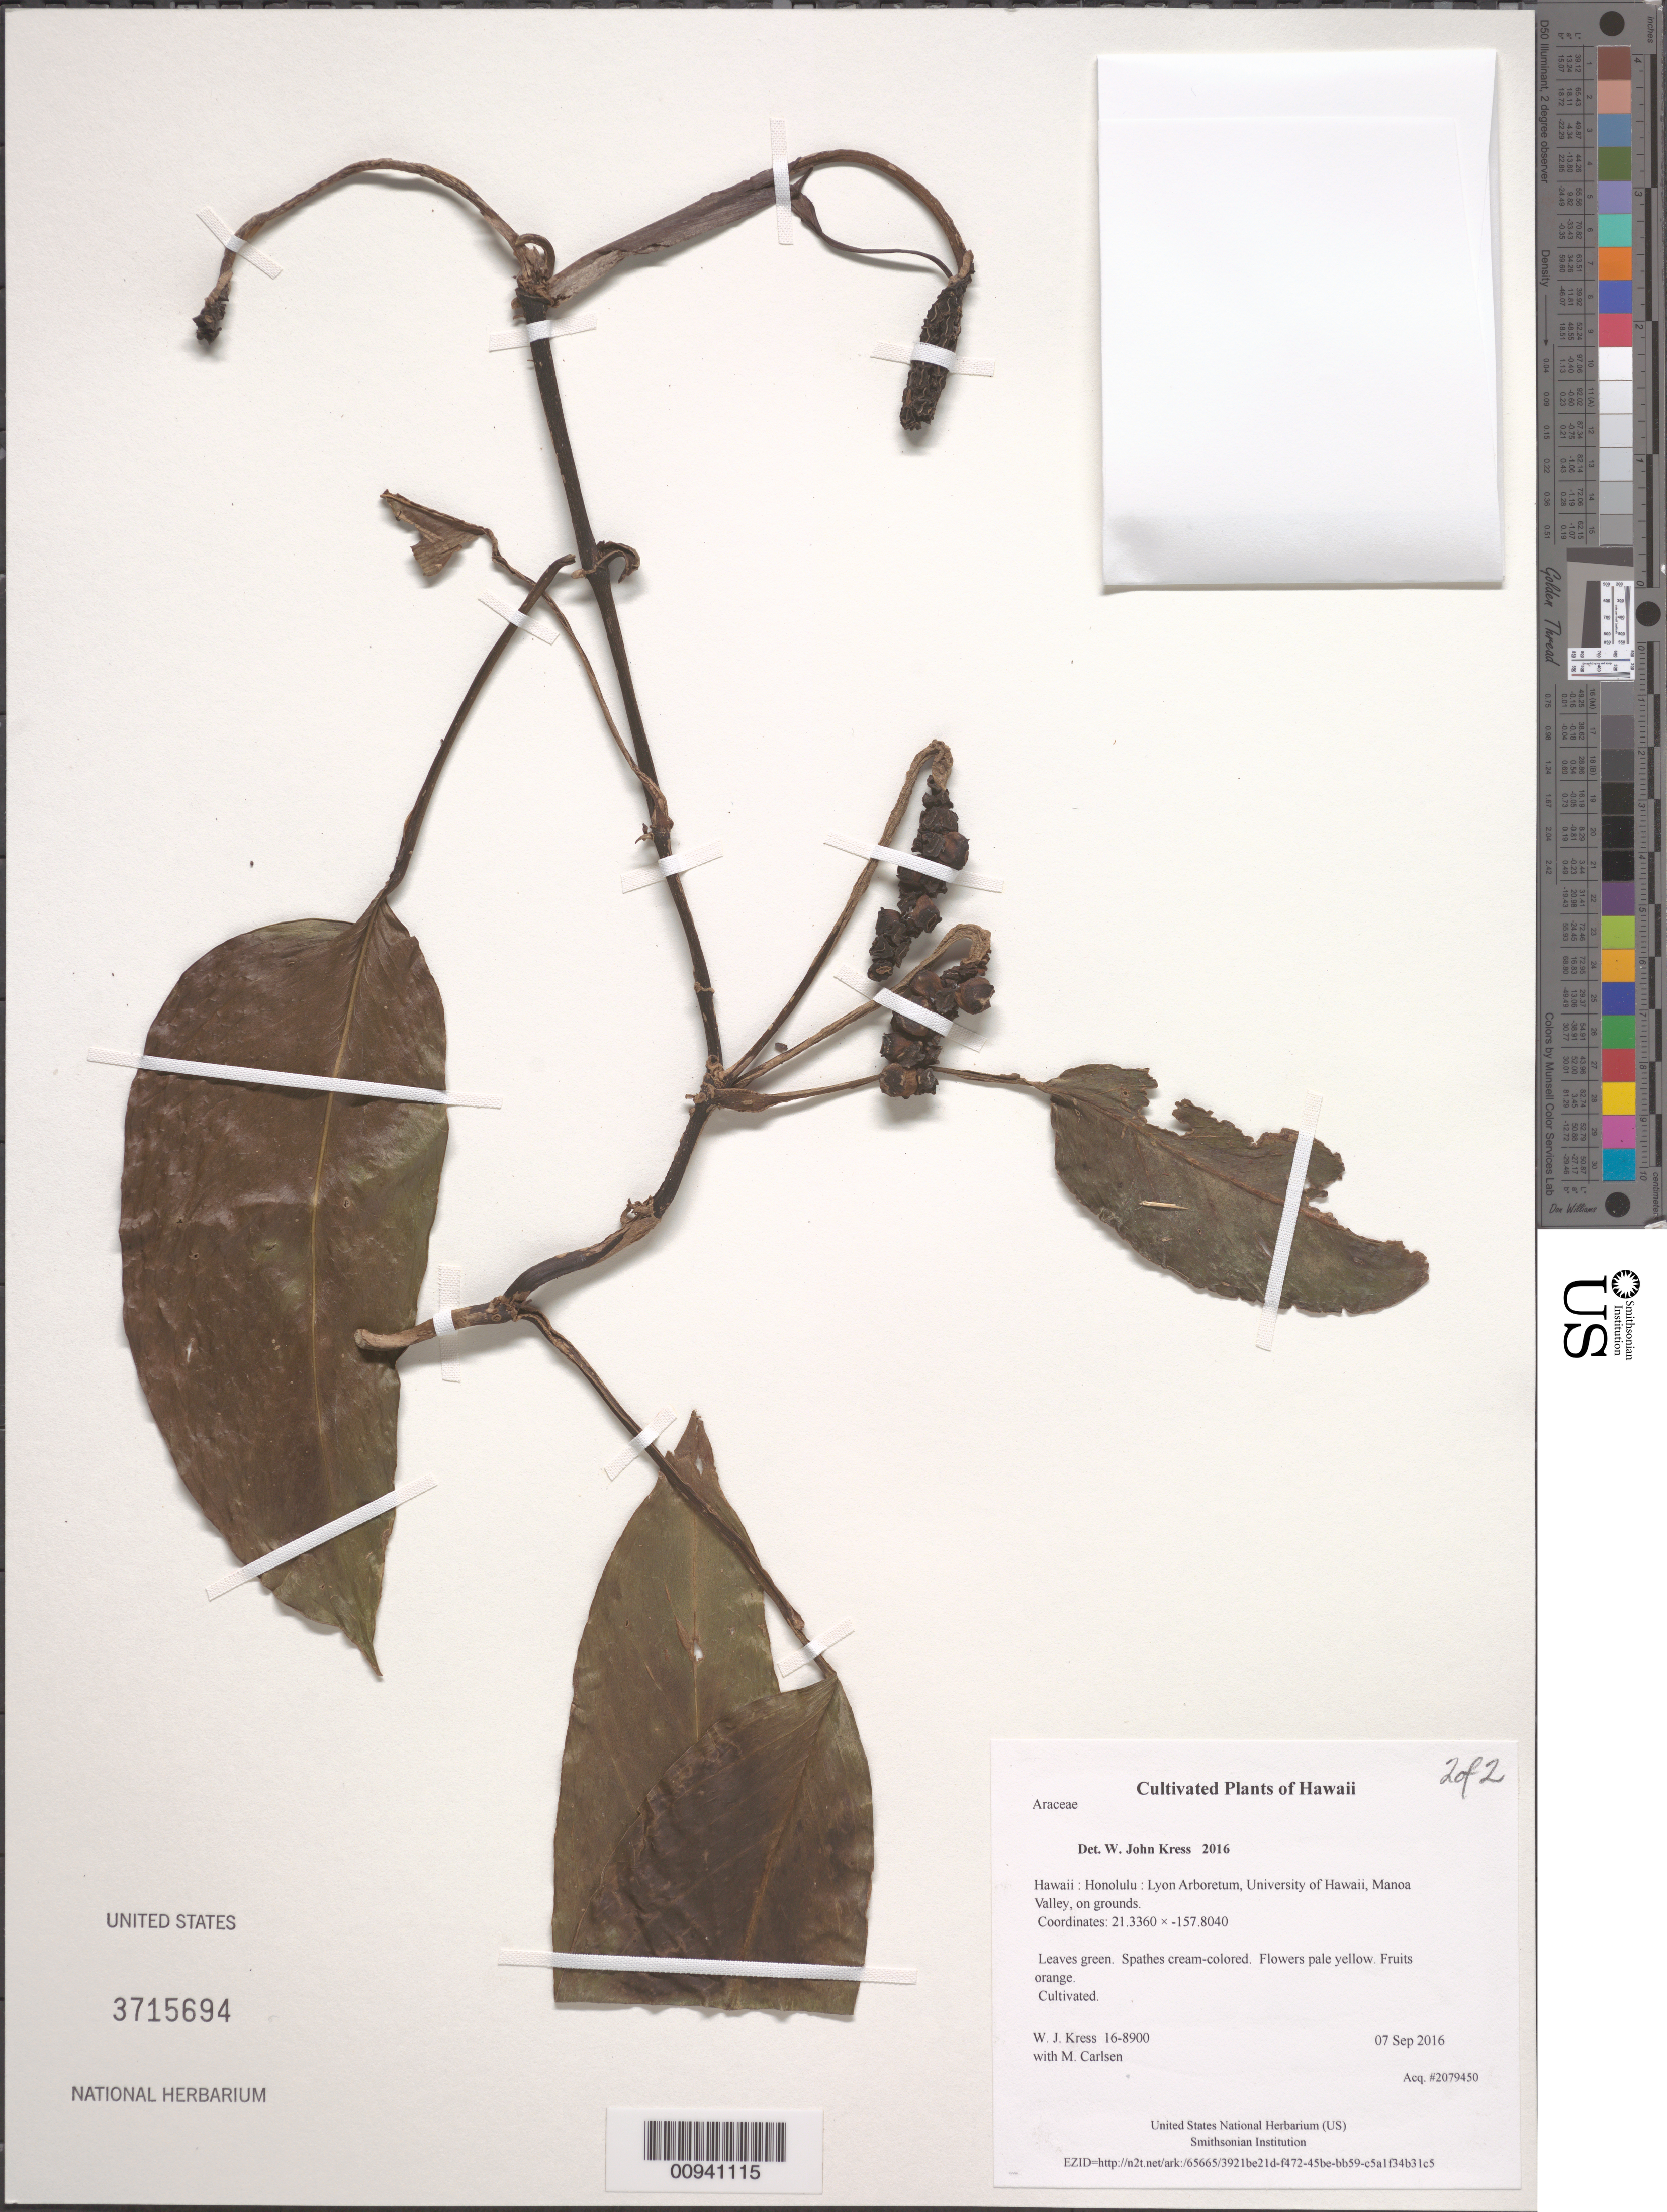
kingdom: Plantae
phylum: Tracheophyta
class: Liliopsida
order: Alismatales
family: Araceae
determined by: Kress, W. J., (US), Smithsonian Institution - National Museum of Natural History (UNITED STATES)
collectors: W. J. Kress & M. M. Carlsen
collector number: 16-8900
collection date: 2016-09-07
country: United States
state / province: Hawaii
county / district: Honolulu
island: Oahu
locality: Lyon Arboretum, University of Hawaii, Manoa Valley, on grounds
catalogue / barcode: US 3715694